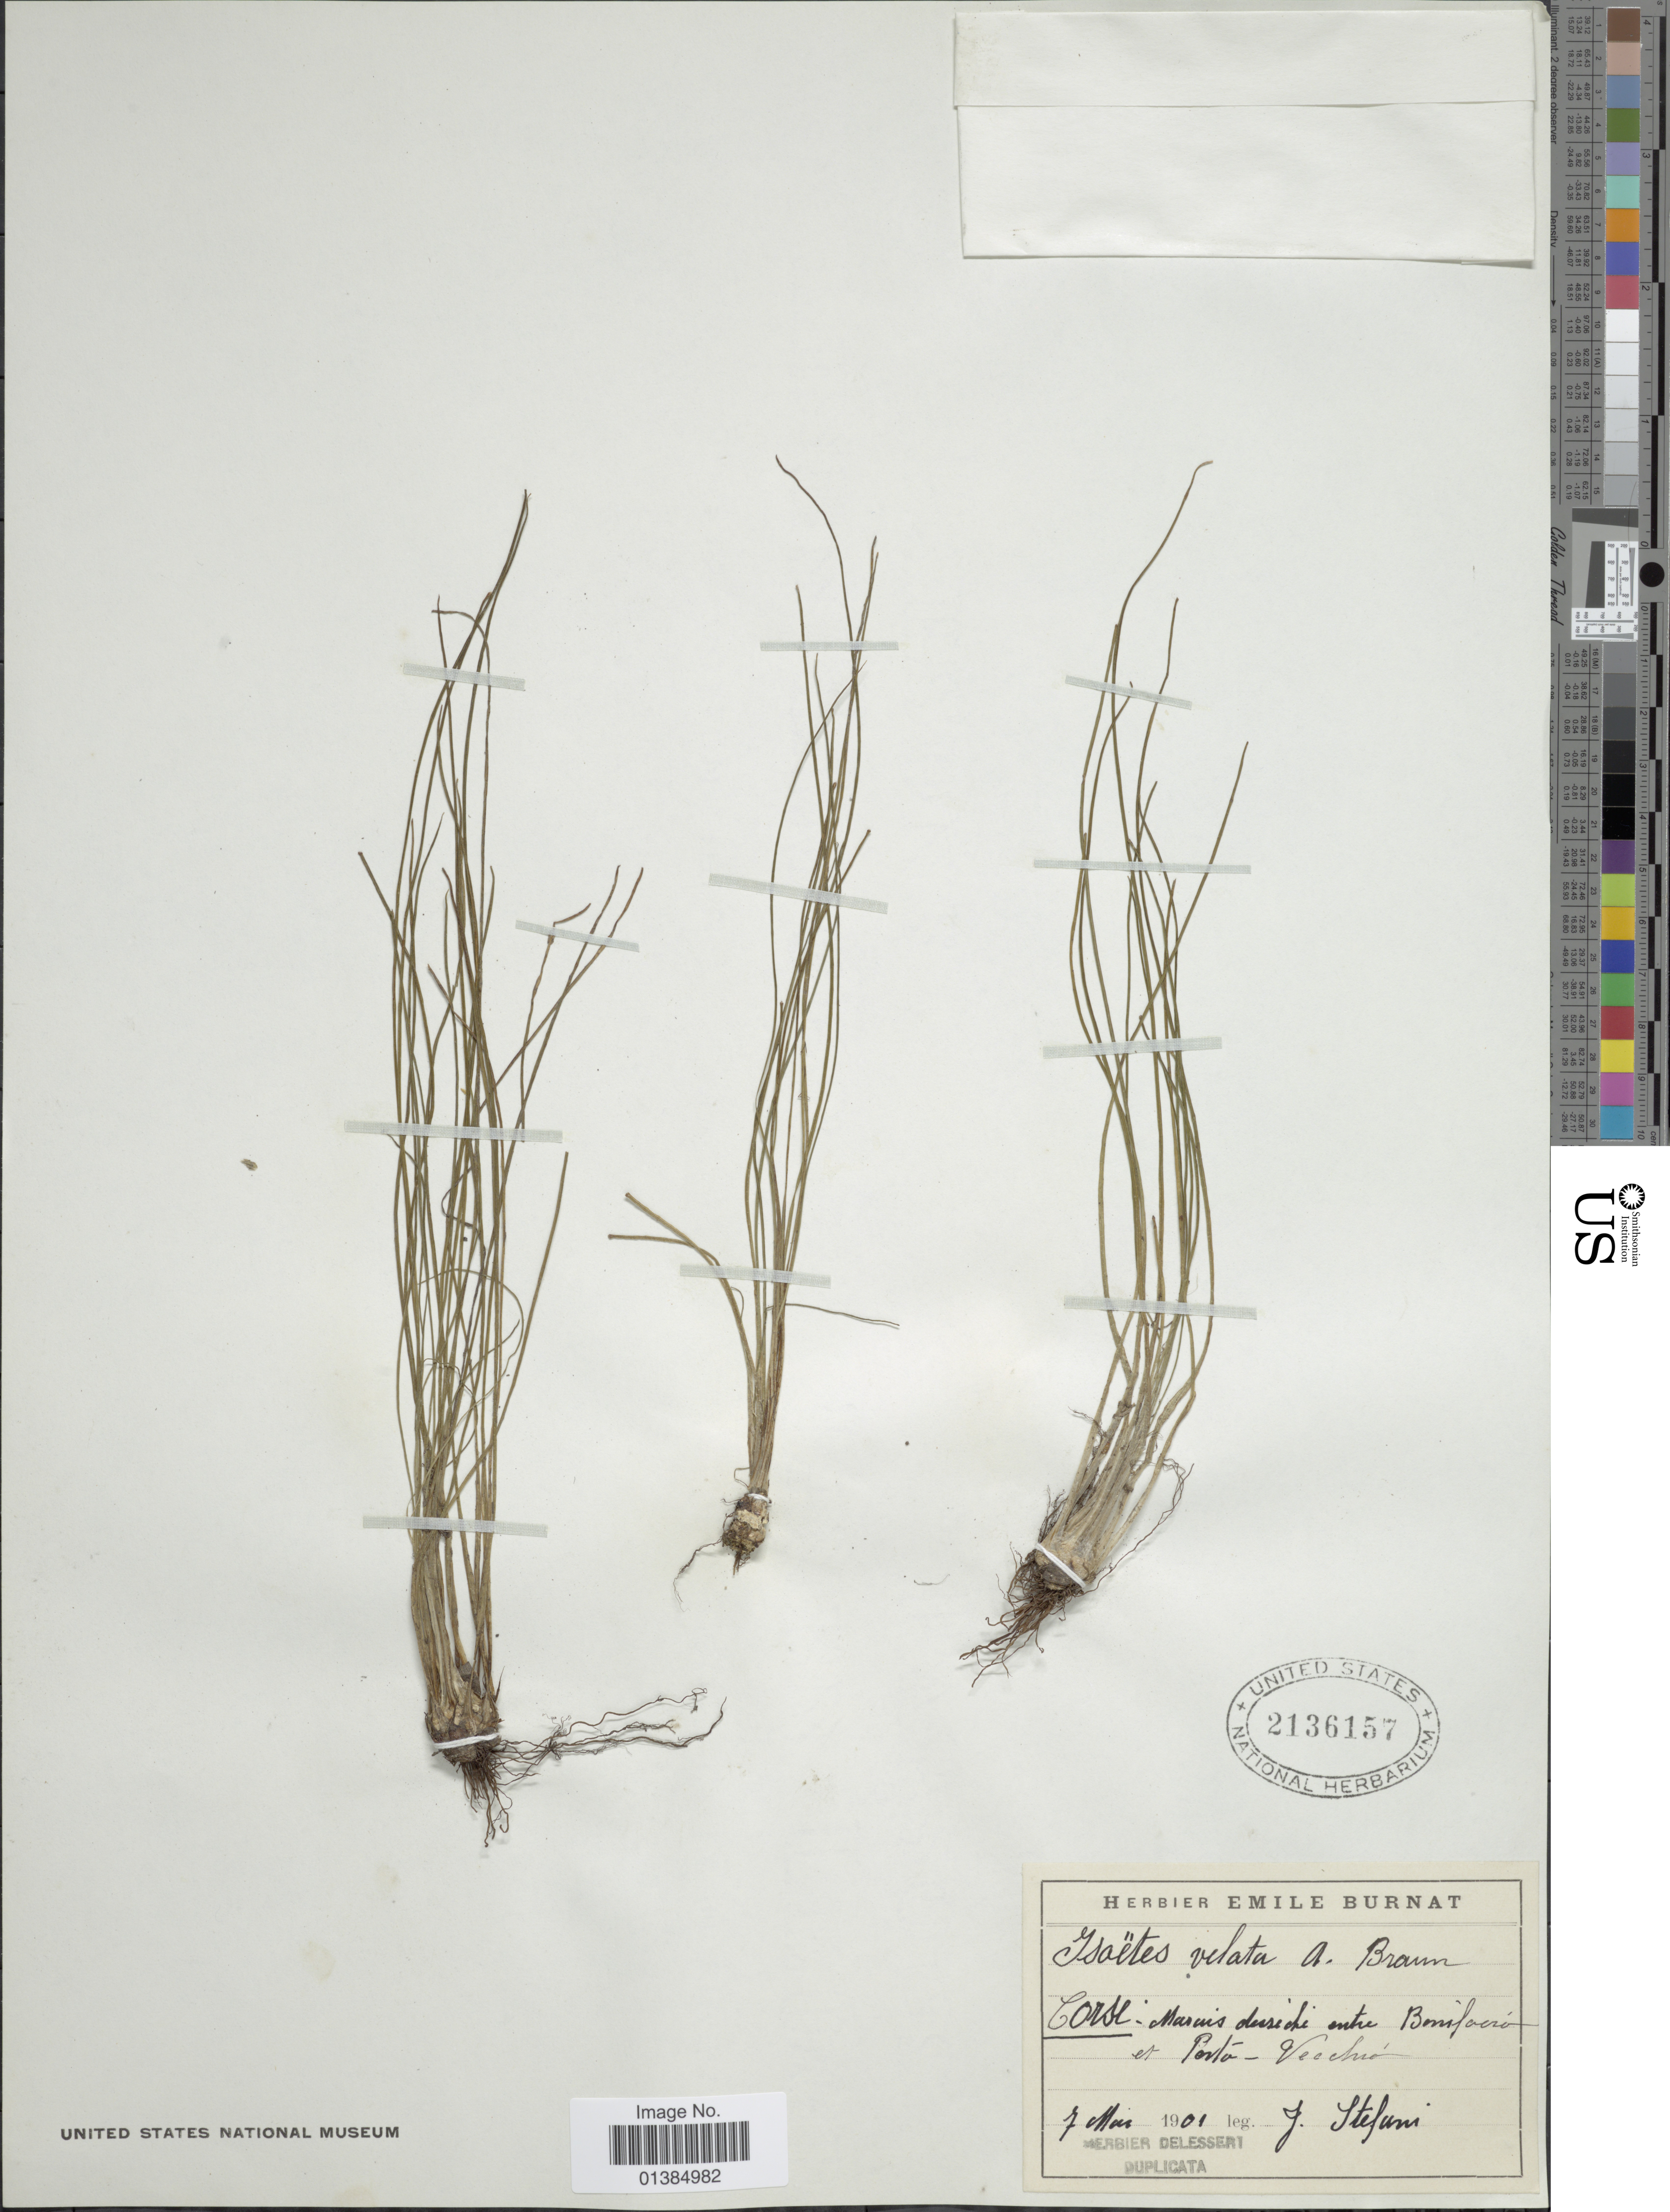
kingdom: Plantae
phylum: Tracheophyta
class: Lycopodiopsida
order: Isoetales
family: Isoetaceae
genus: Isoetes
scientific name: Isoetes velata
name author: A. Braun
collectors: J. Stefani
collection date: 1901-05-07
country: France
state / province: Corsica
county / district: Corse-du-Sud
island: Corse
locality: Corse- Maruis duseche entre Bonifacio et Ponto- Veschio. [interpreted]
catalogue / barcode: US 2136157